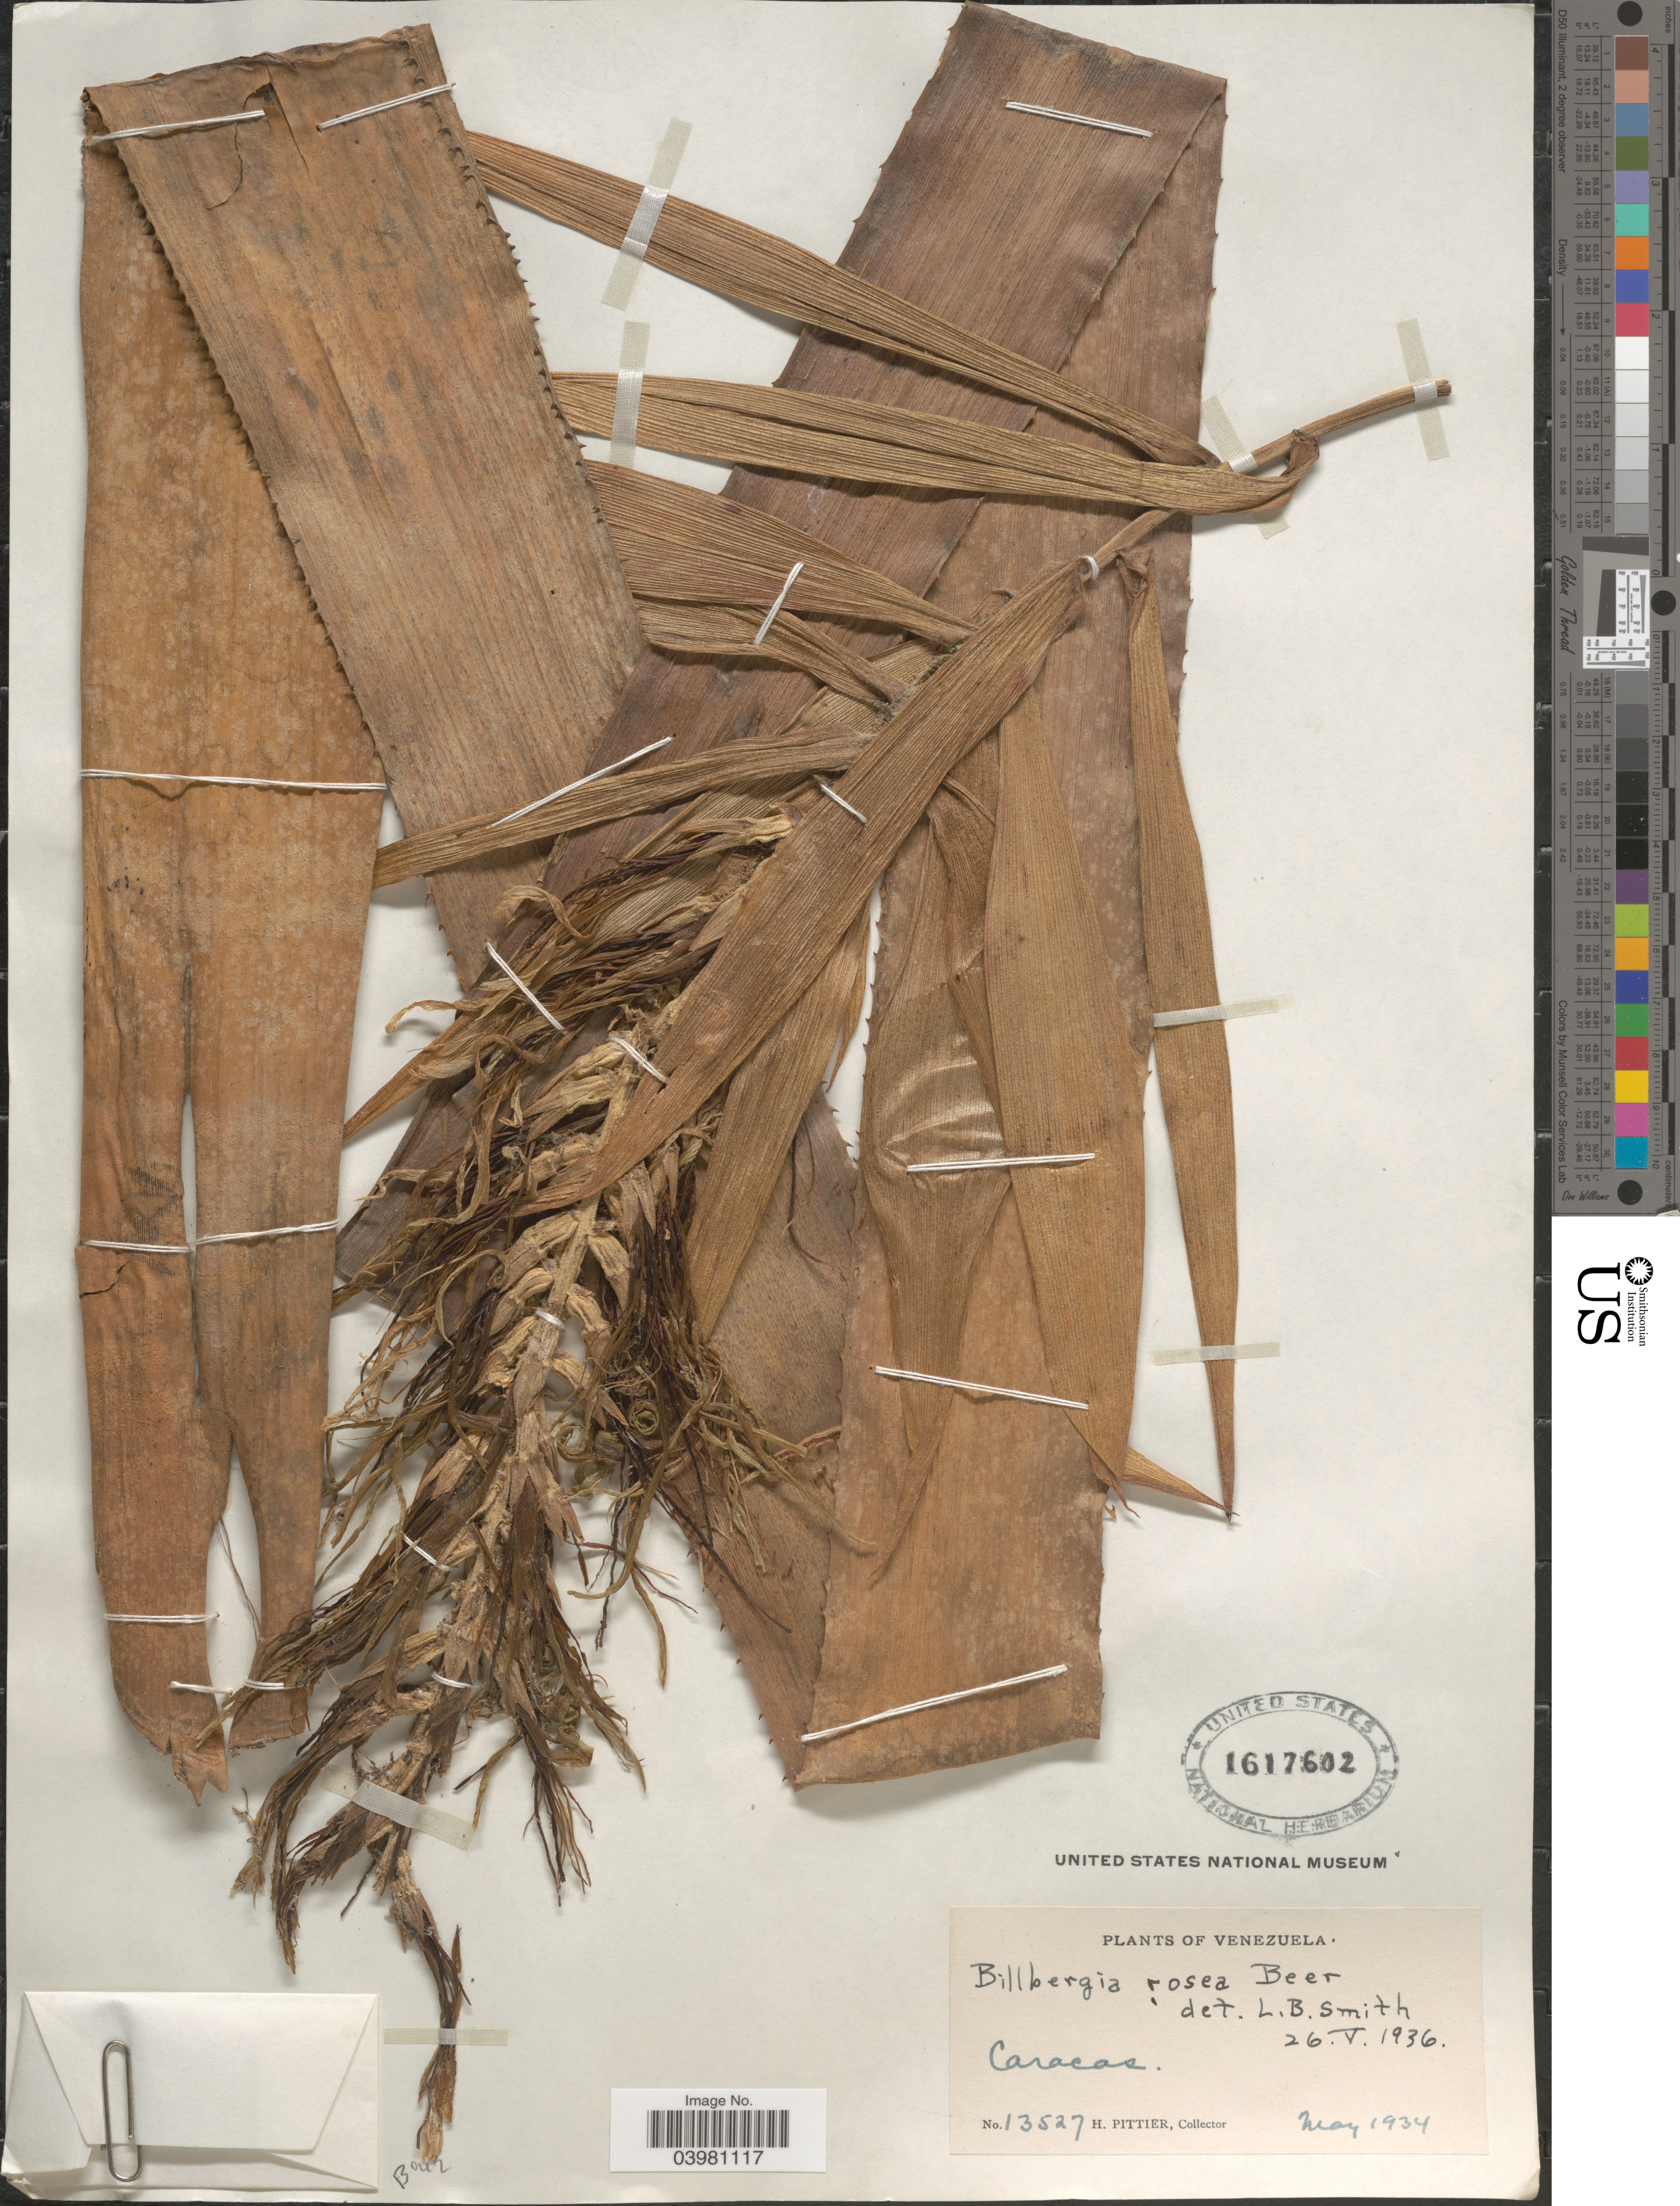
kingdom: Plantae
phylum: Tracheophyta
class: Liliopsida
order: Poales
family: Bromeliaceae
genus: Billbergia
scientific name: Billbergia violacea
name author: Beer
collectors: H. F. Pittier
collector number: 13527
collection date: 1934-05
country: Venezuela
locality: Caracas.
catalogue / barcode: US 1617602